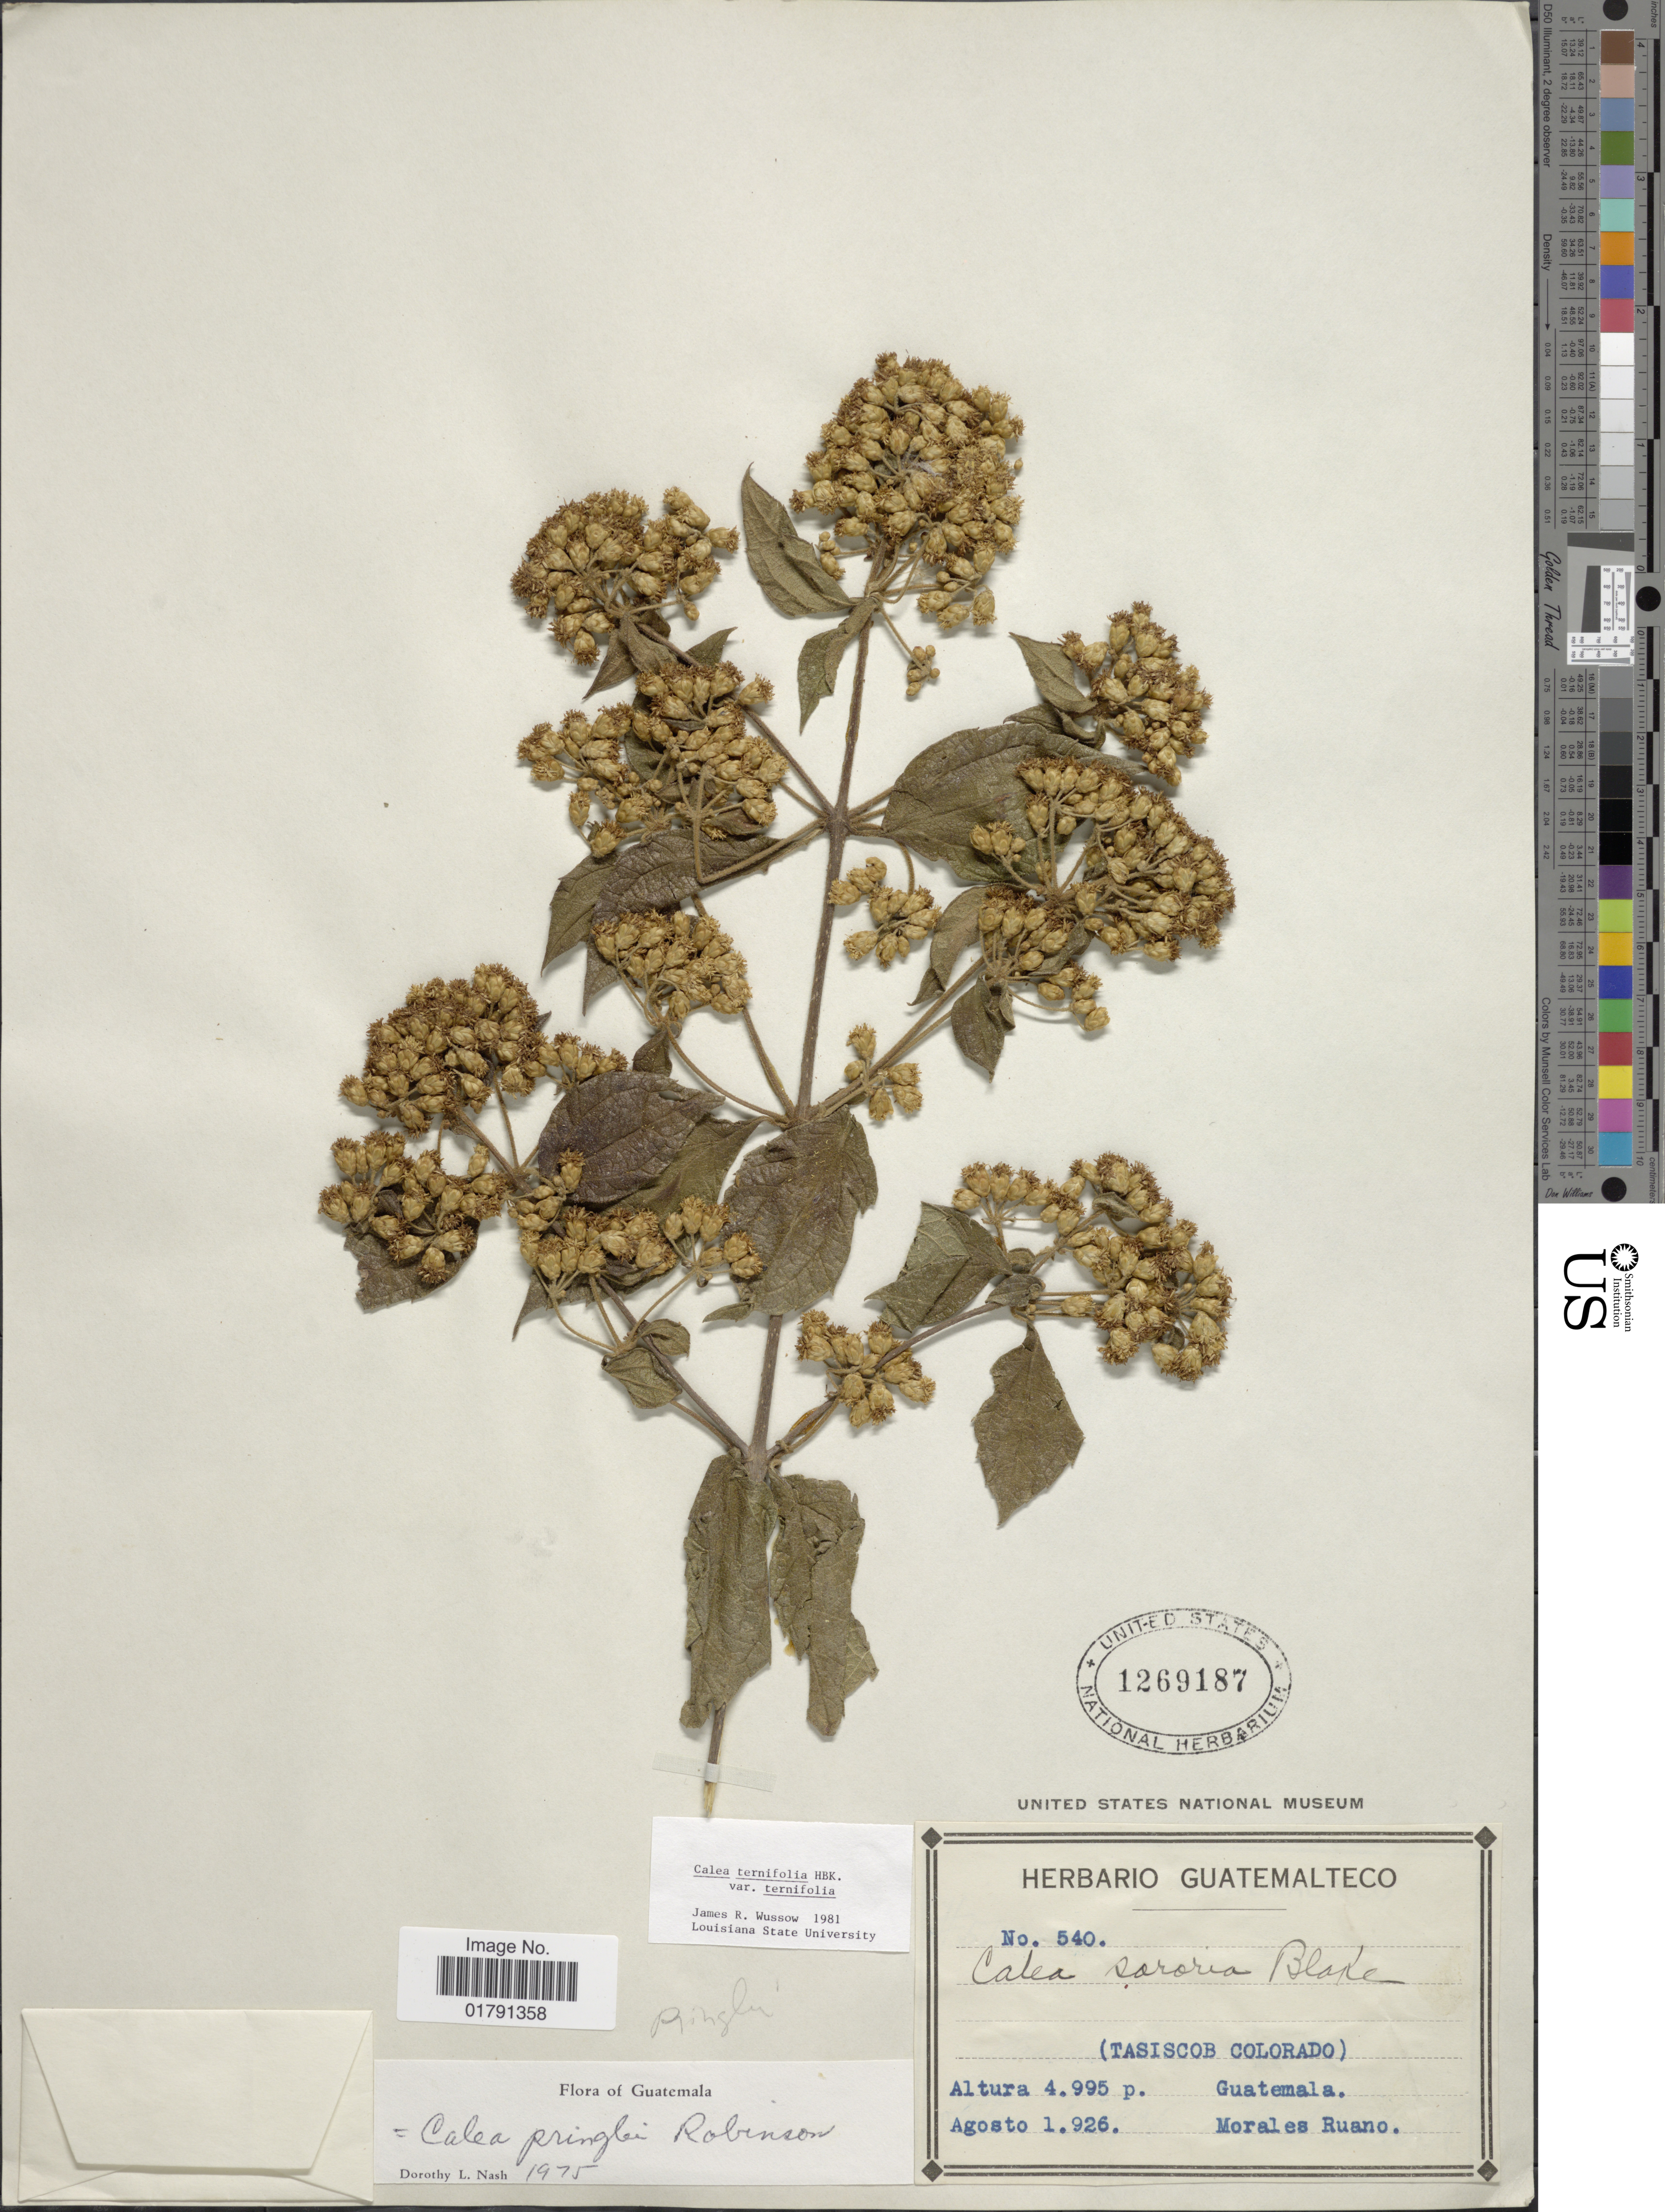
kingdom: Plantae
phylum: Tracheophyta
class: Magnoliopsida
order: Asterales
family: Asteraceae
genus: Calea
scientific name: Calea ternifolia var. ternifolia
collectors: M. Ruano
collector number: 540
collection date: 1926-08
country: Guatemala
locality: Tasiscob Colorado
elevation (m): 1522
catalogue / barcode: US 1269187